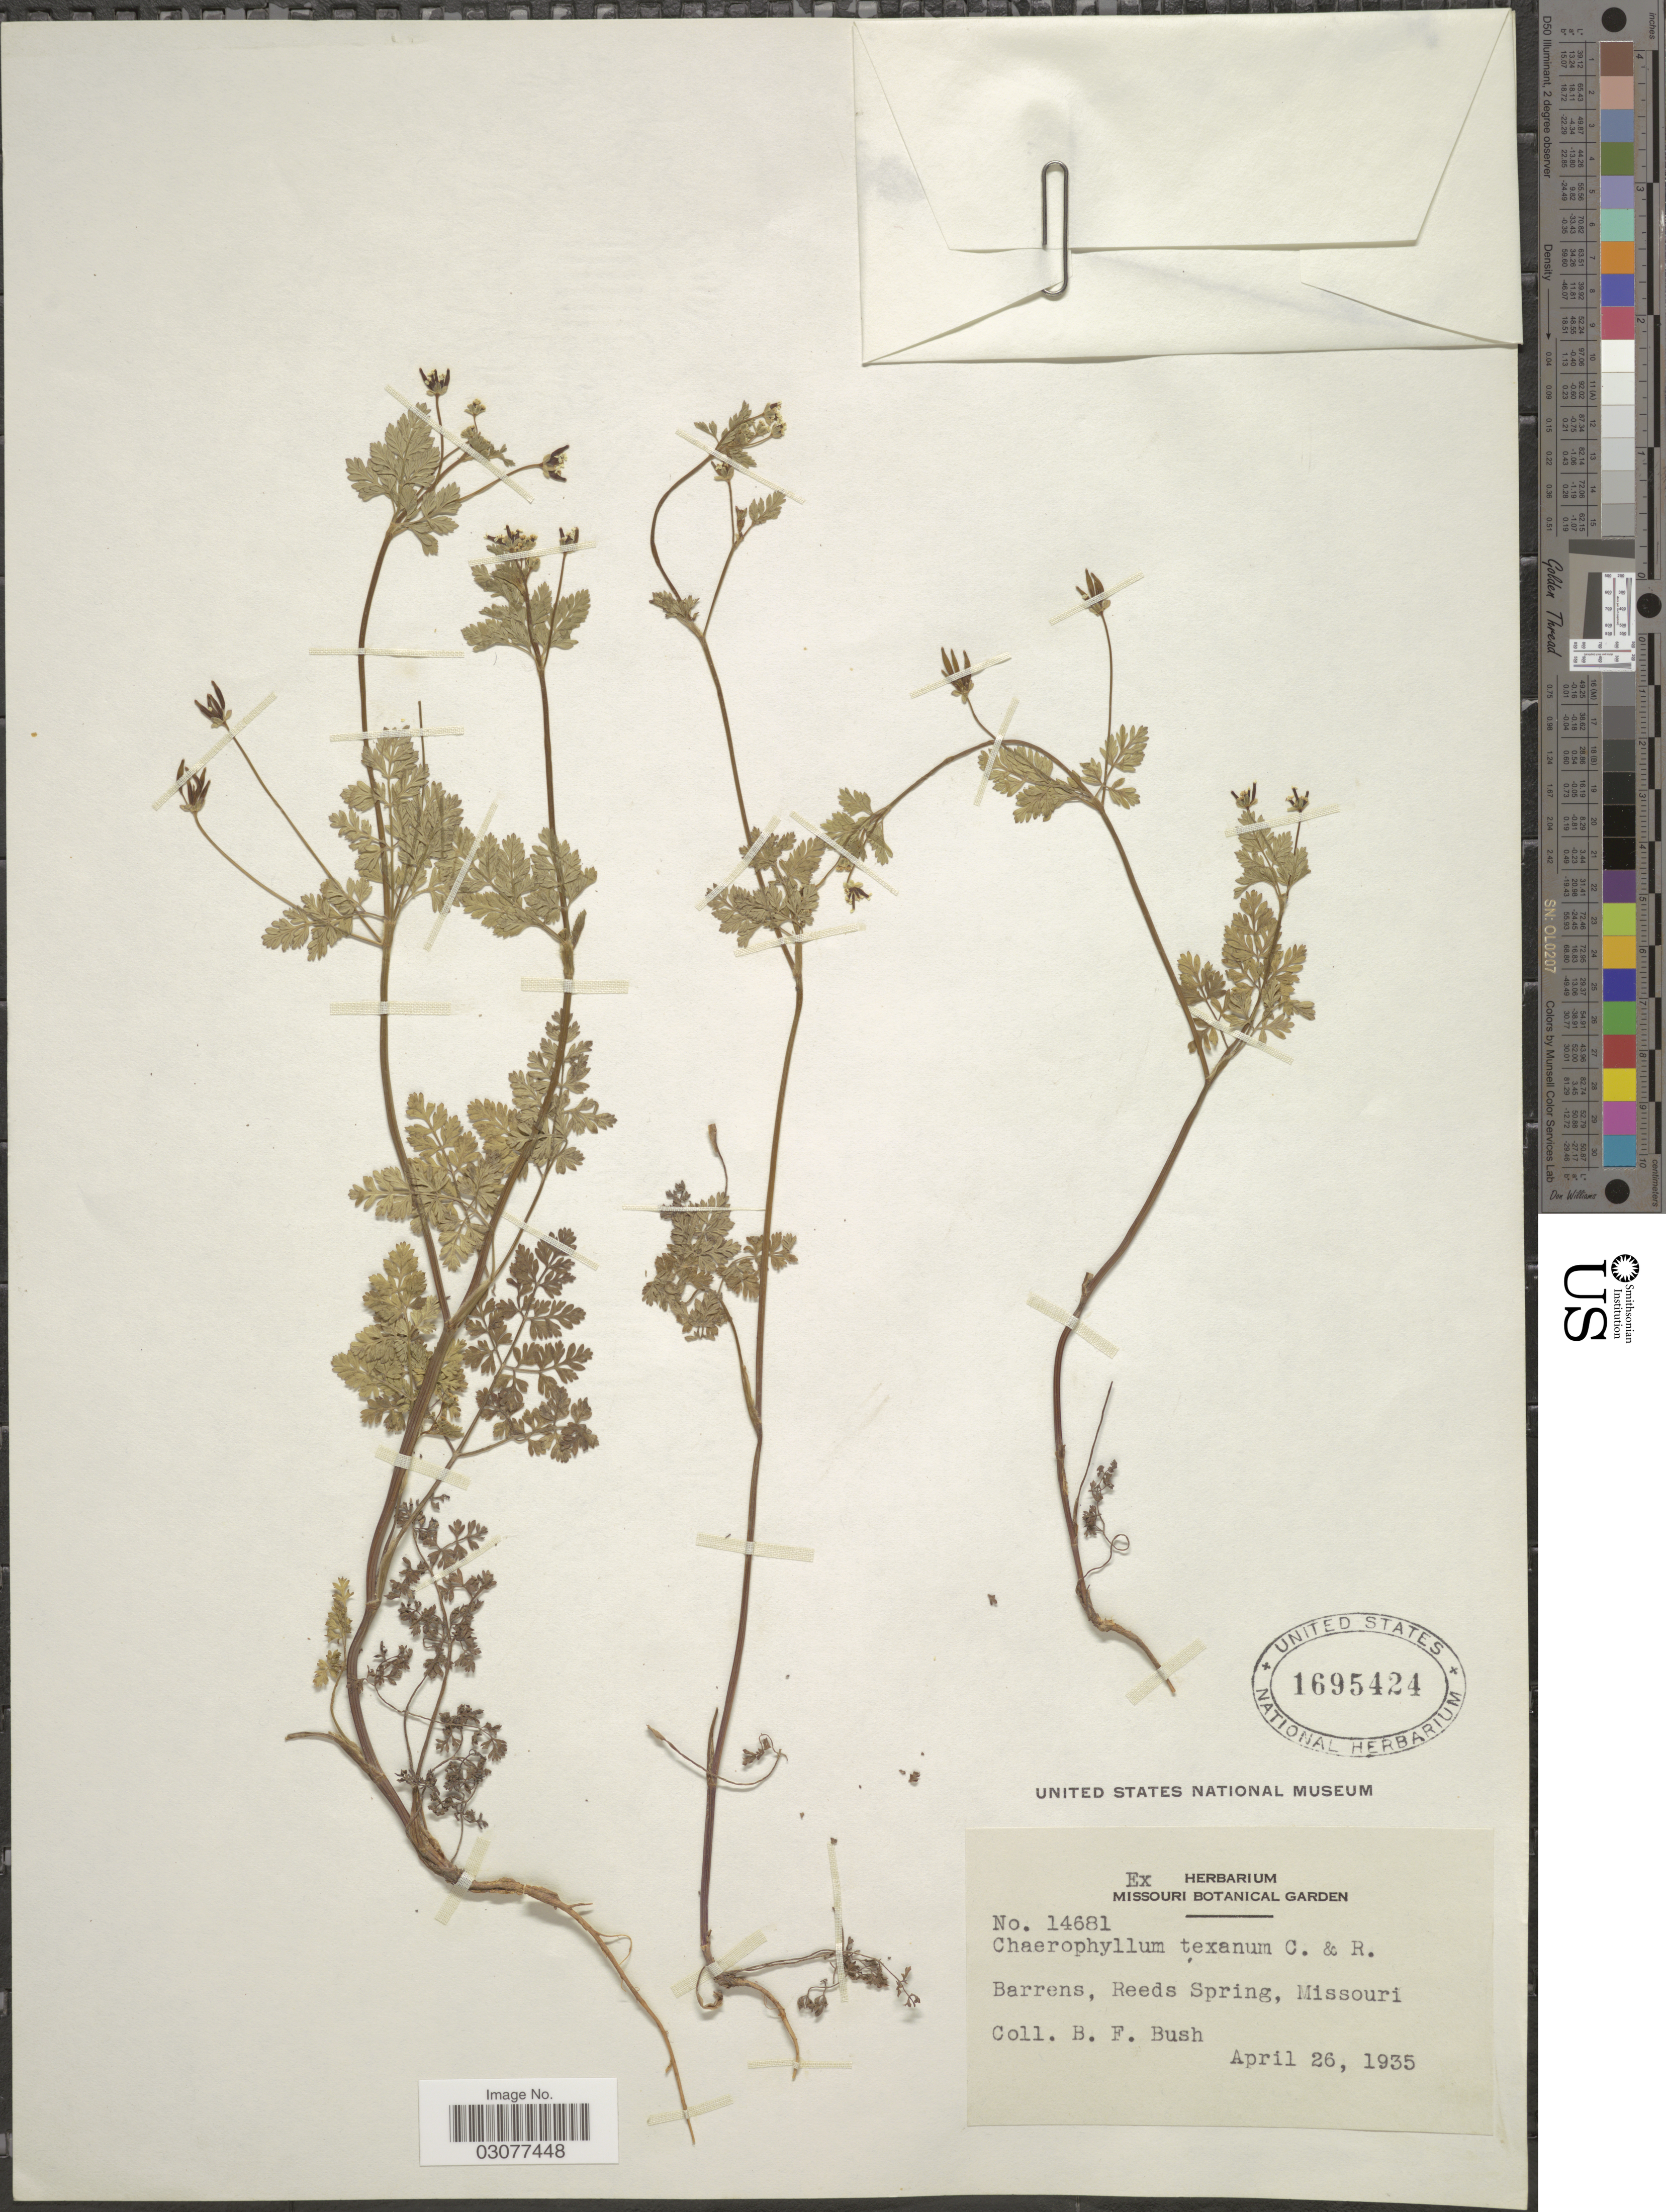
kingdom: Plantae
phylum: Tracheophyta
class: Magnoliopsida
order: Apiales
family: Apiaceae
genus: Chaerophyllum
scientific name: Chaerophyllum tainturieri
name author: Hook.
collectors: B. F. Bush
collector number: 14681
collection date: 1935-04-26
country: United States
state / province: Missouri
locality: Barrens, Reeds Spring.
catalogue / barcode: US 1695424